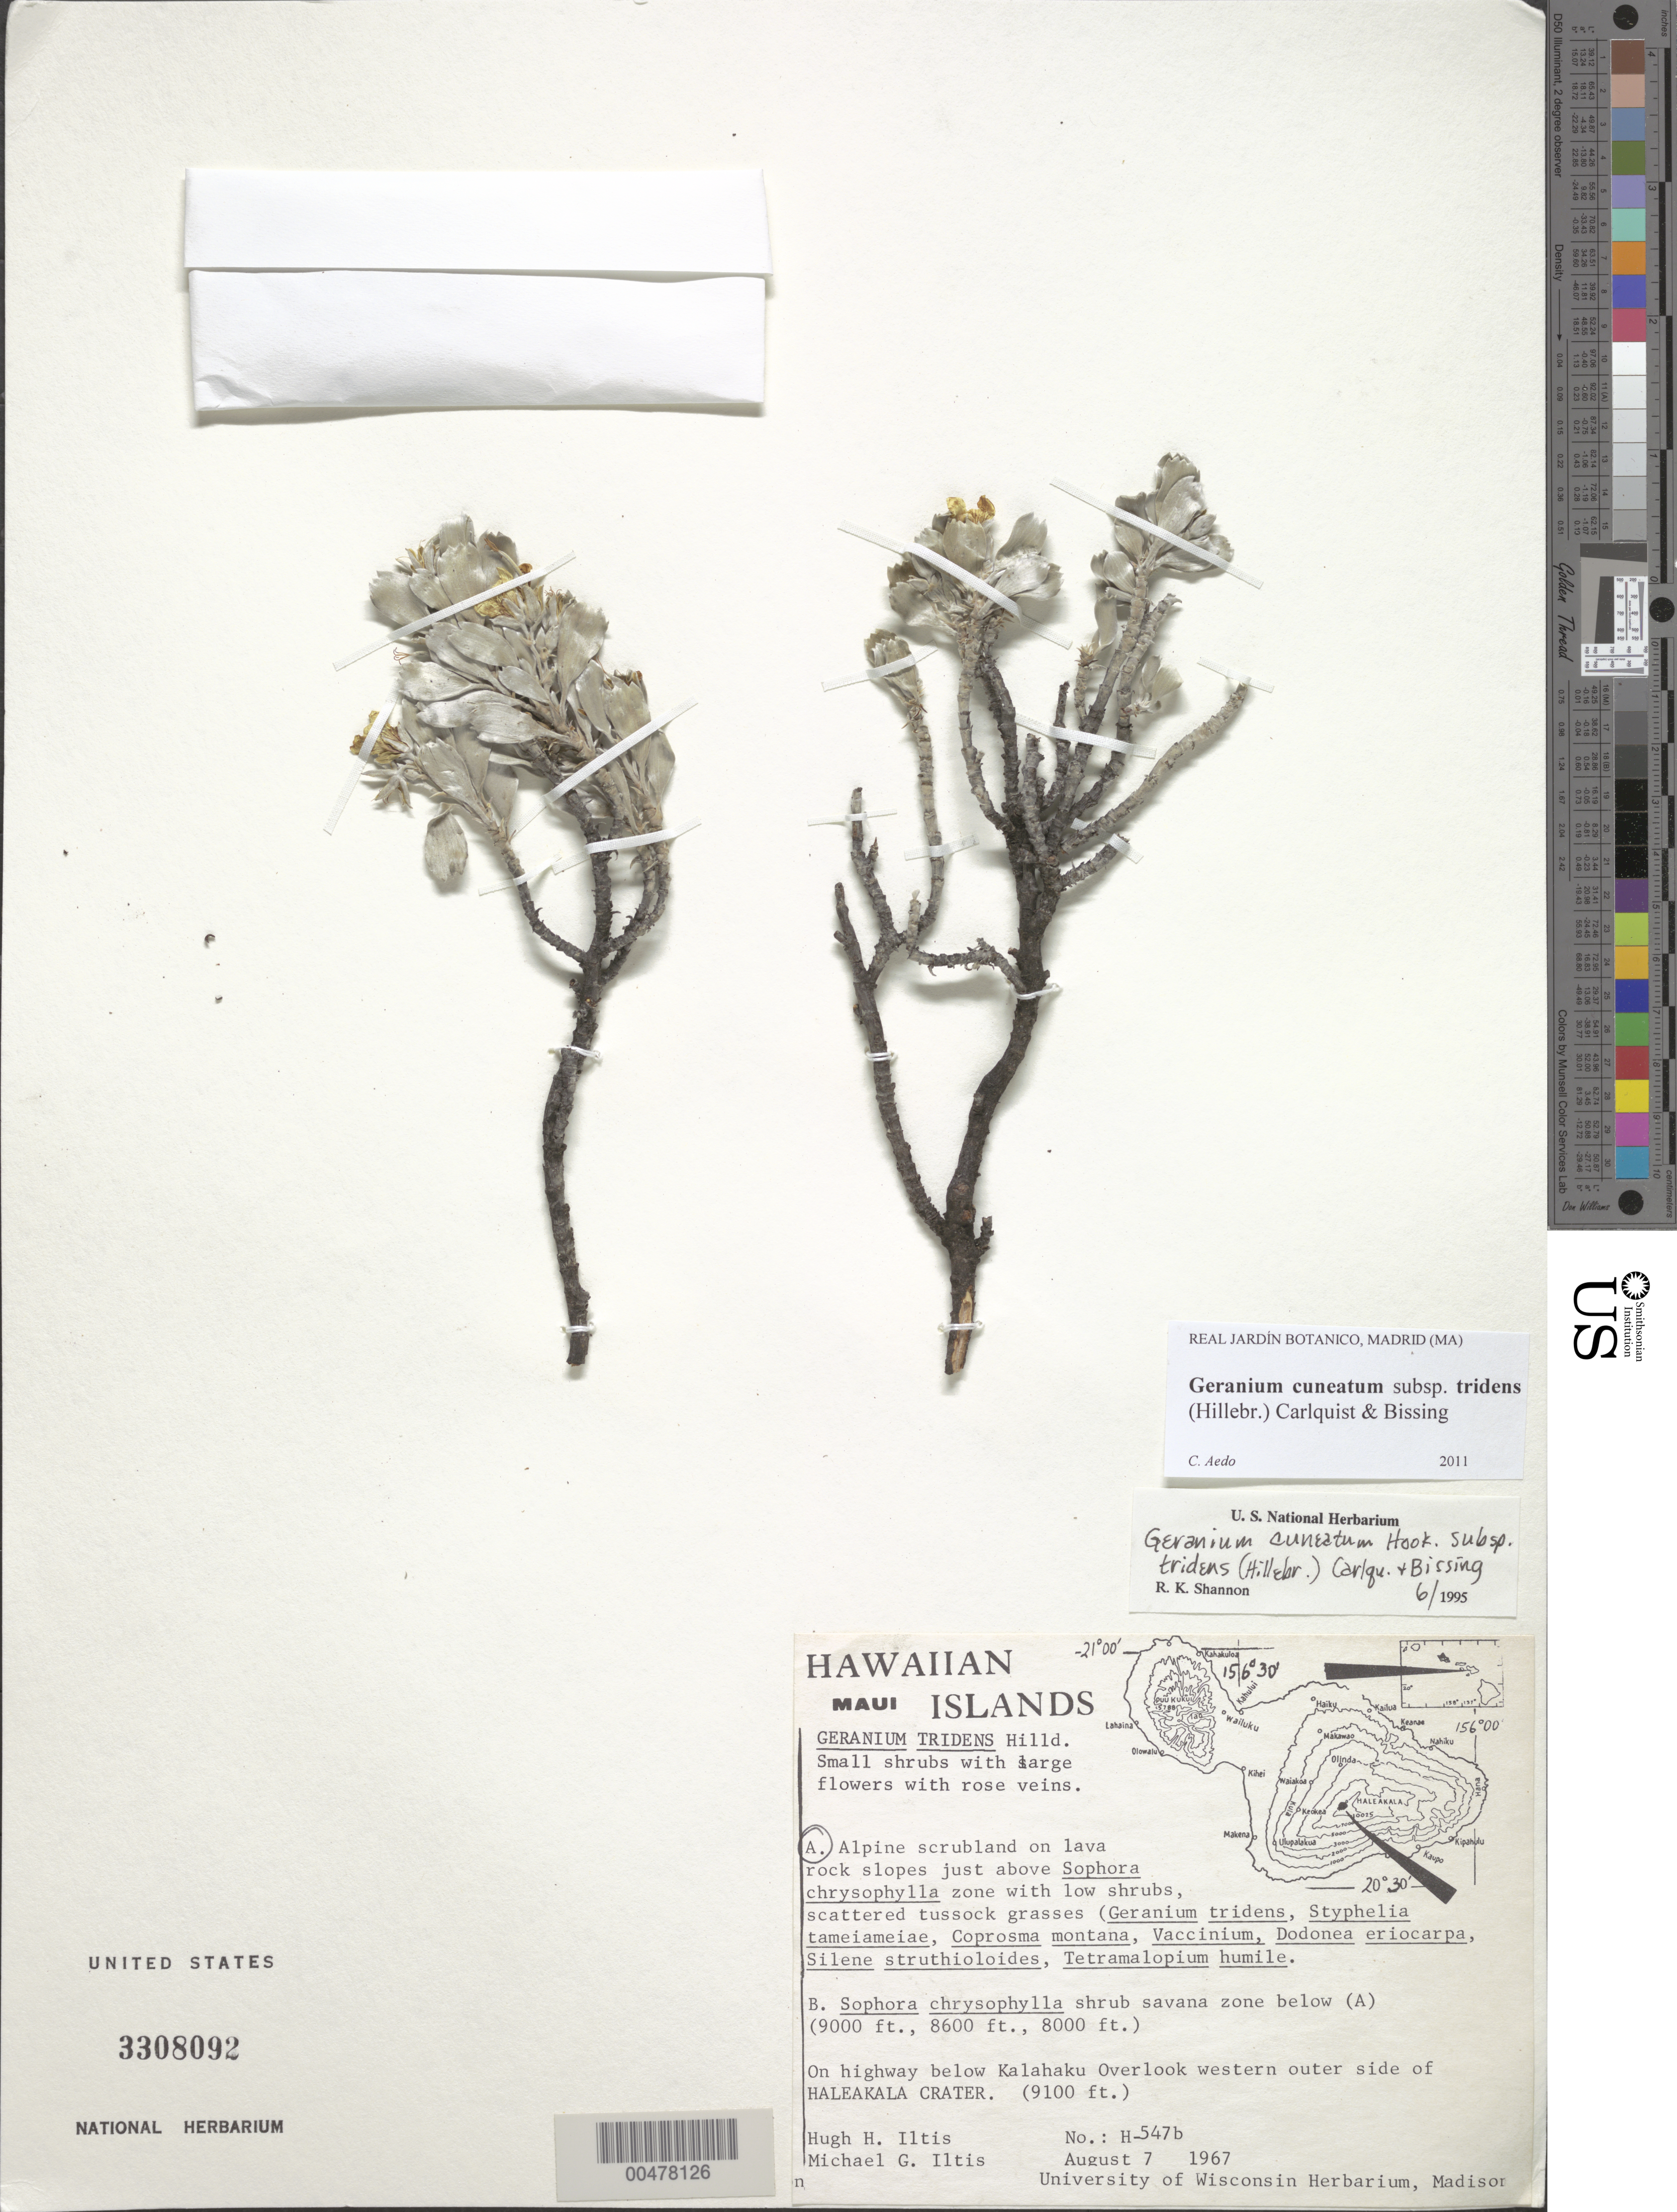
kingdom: Plantae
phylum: Tracheophyta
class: Magnoliopsida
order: Geraniales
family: Geraniaceae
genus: Geranium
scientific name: Geranium cuneatum subsp. tridens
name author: (Hillebr.) Carlquist & Bissing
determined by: Aedo, C.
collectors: H. H. Iltis & M. G. Iltis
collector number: H-547b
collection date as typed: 7 Aug 1967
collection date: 1967-08-07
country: United States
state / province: Hawaii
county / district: Maui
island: Maui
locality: On hwy below Kalahaku Overlook, W outer side of Haleakala Crater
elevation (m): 2774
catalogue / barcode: US 3308092